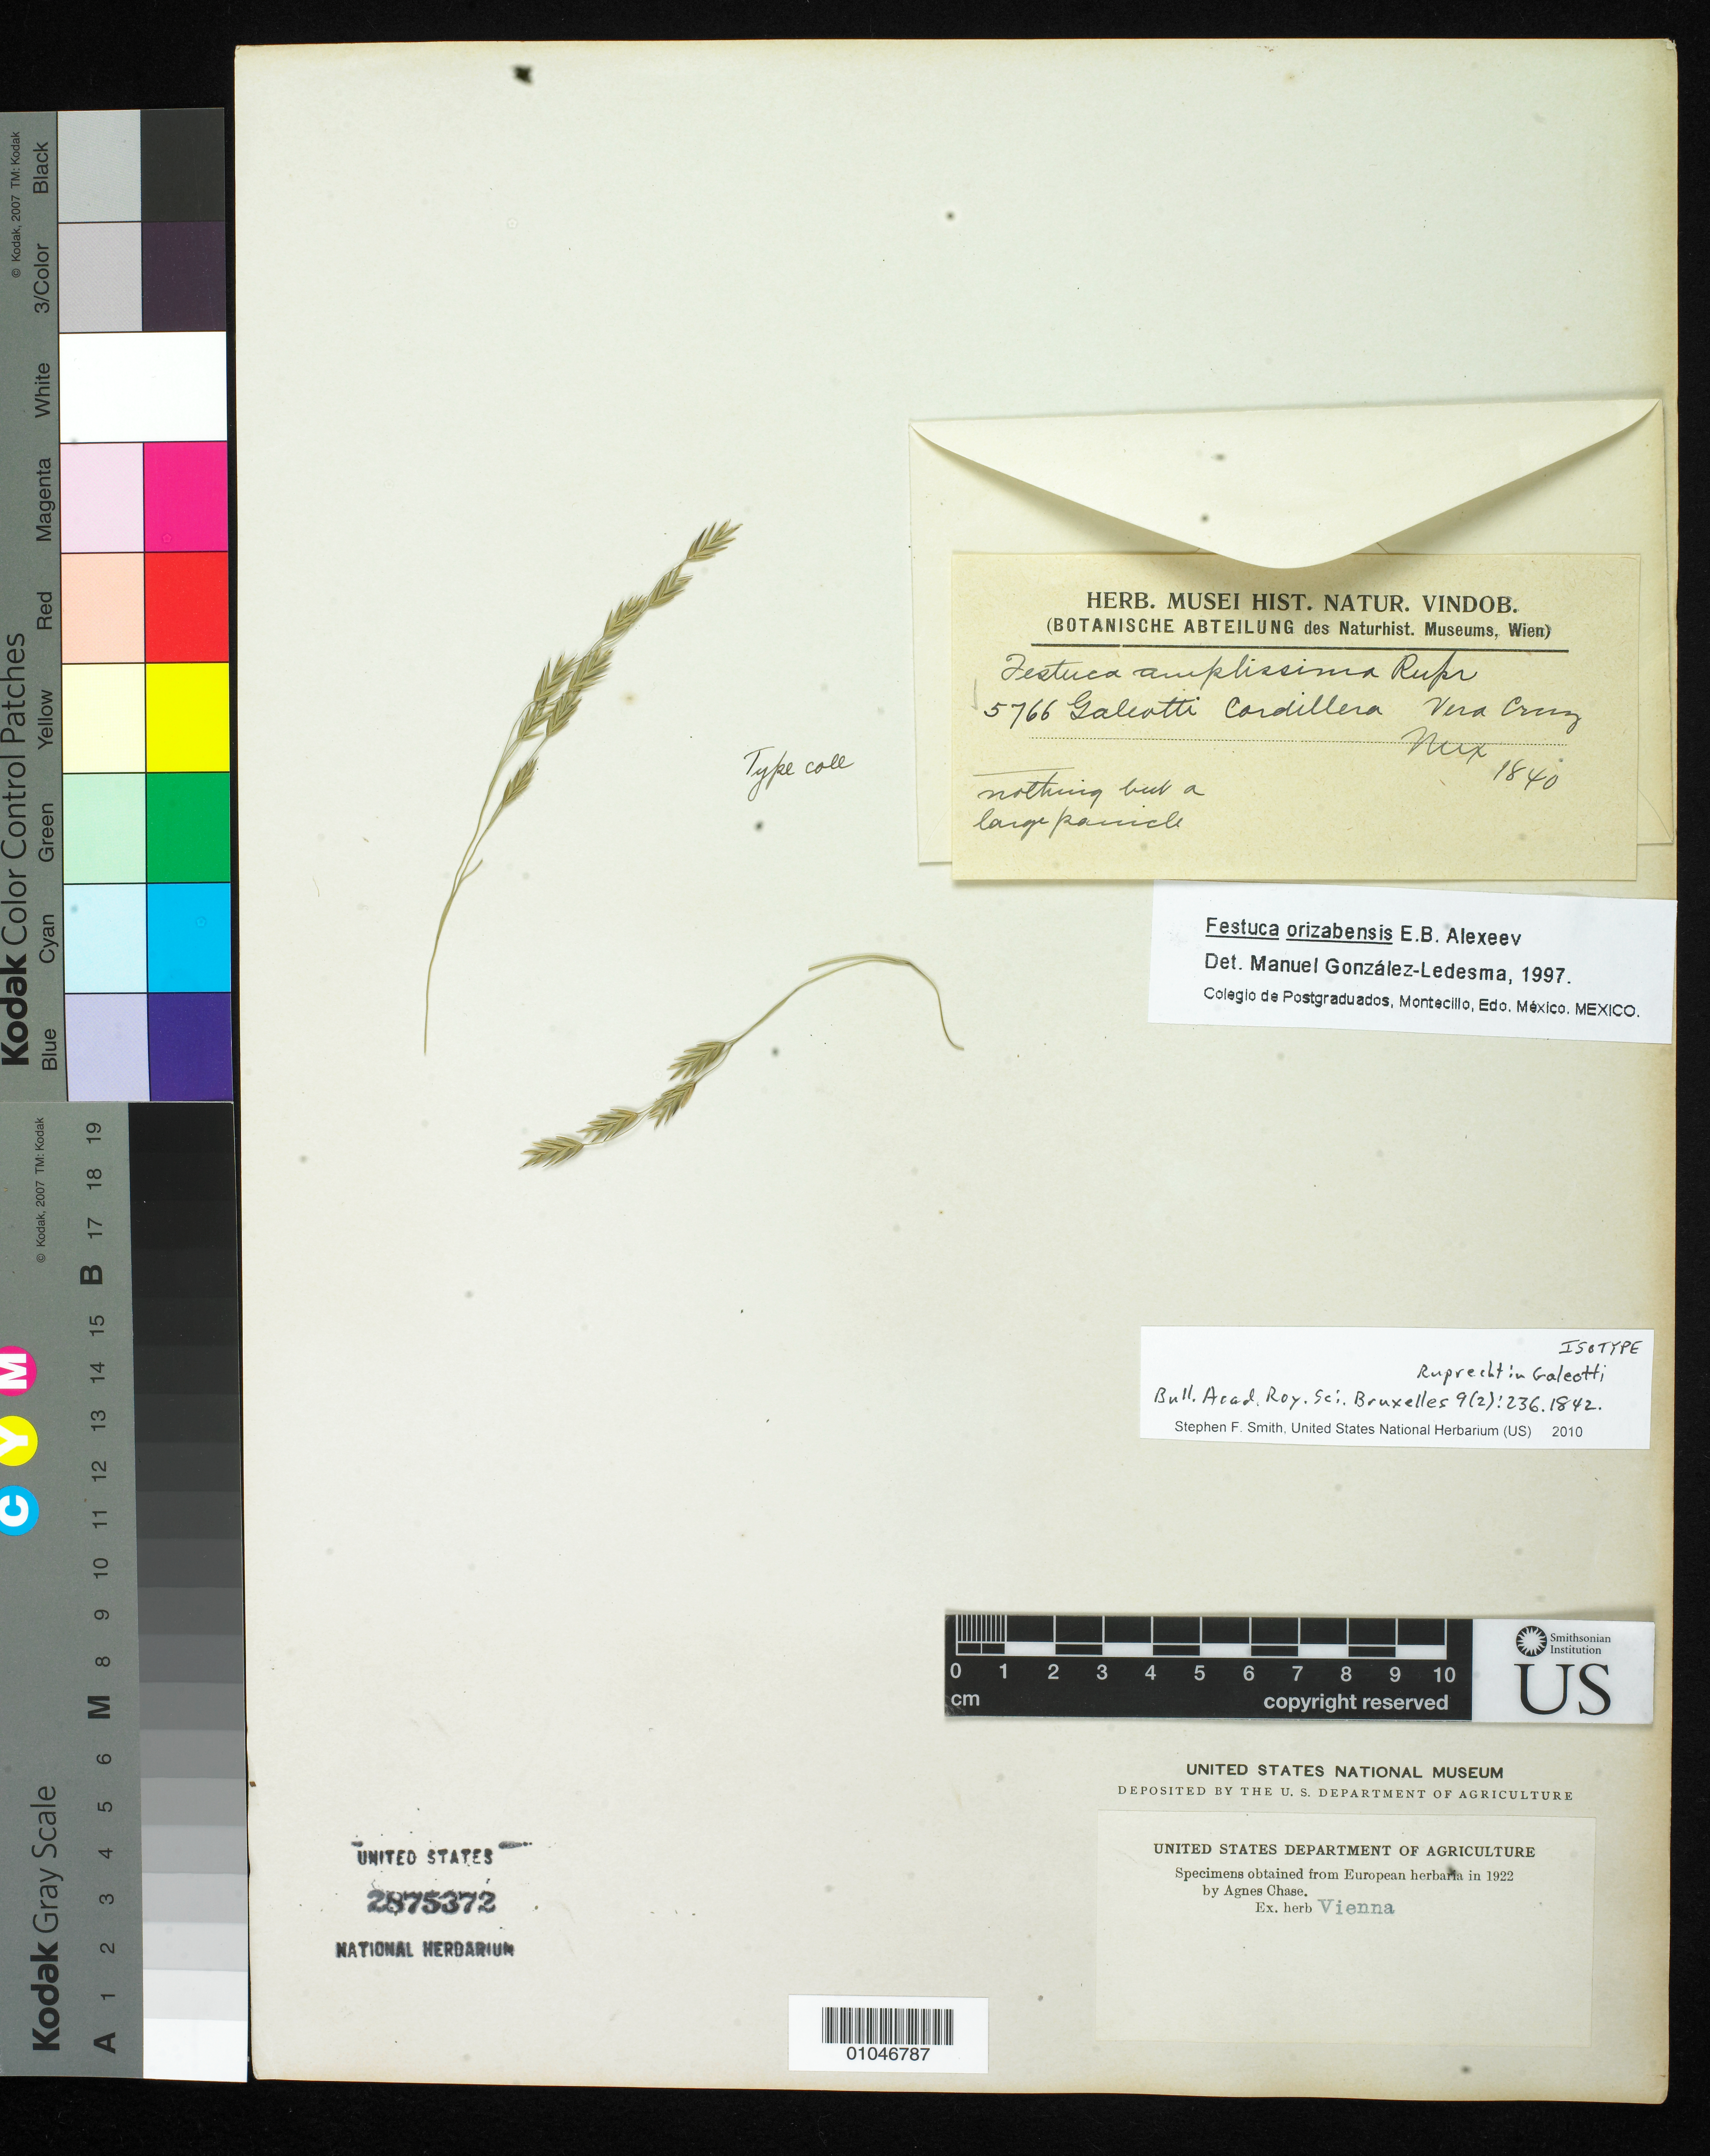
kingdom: Plantae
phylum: Tracheophyta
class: Liliopsida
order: Poales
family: Poaceae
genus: Festuca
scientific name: Festuca amplissima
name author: Rupr.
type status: Isotype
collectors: H. G. Galeotti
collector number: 5766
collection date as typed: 1840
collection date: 1840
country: Mexico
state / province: Veracruz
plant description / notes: Fragmentary material of type specimen ex herb. Vienna.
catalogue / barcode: US 2875372